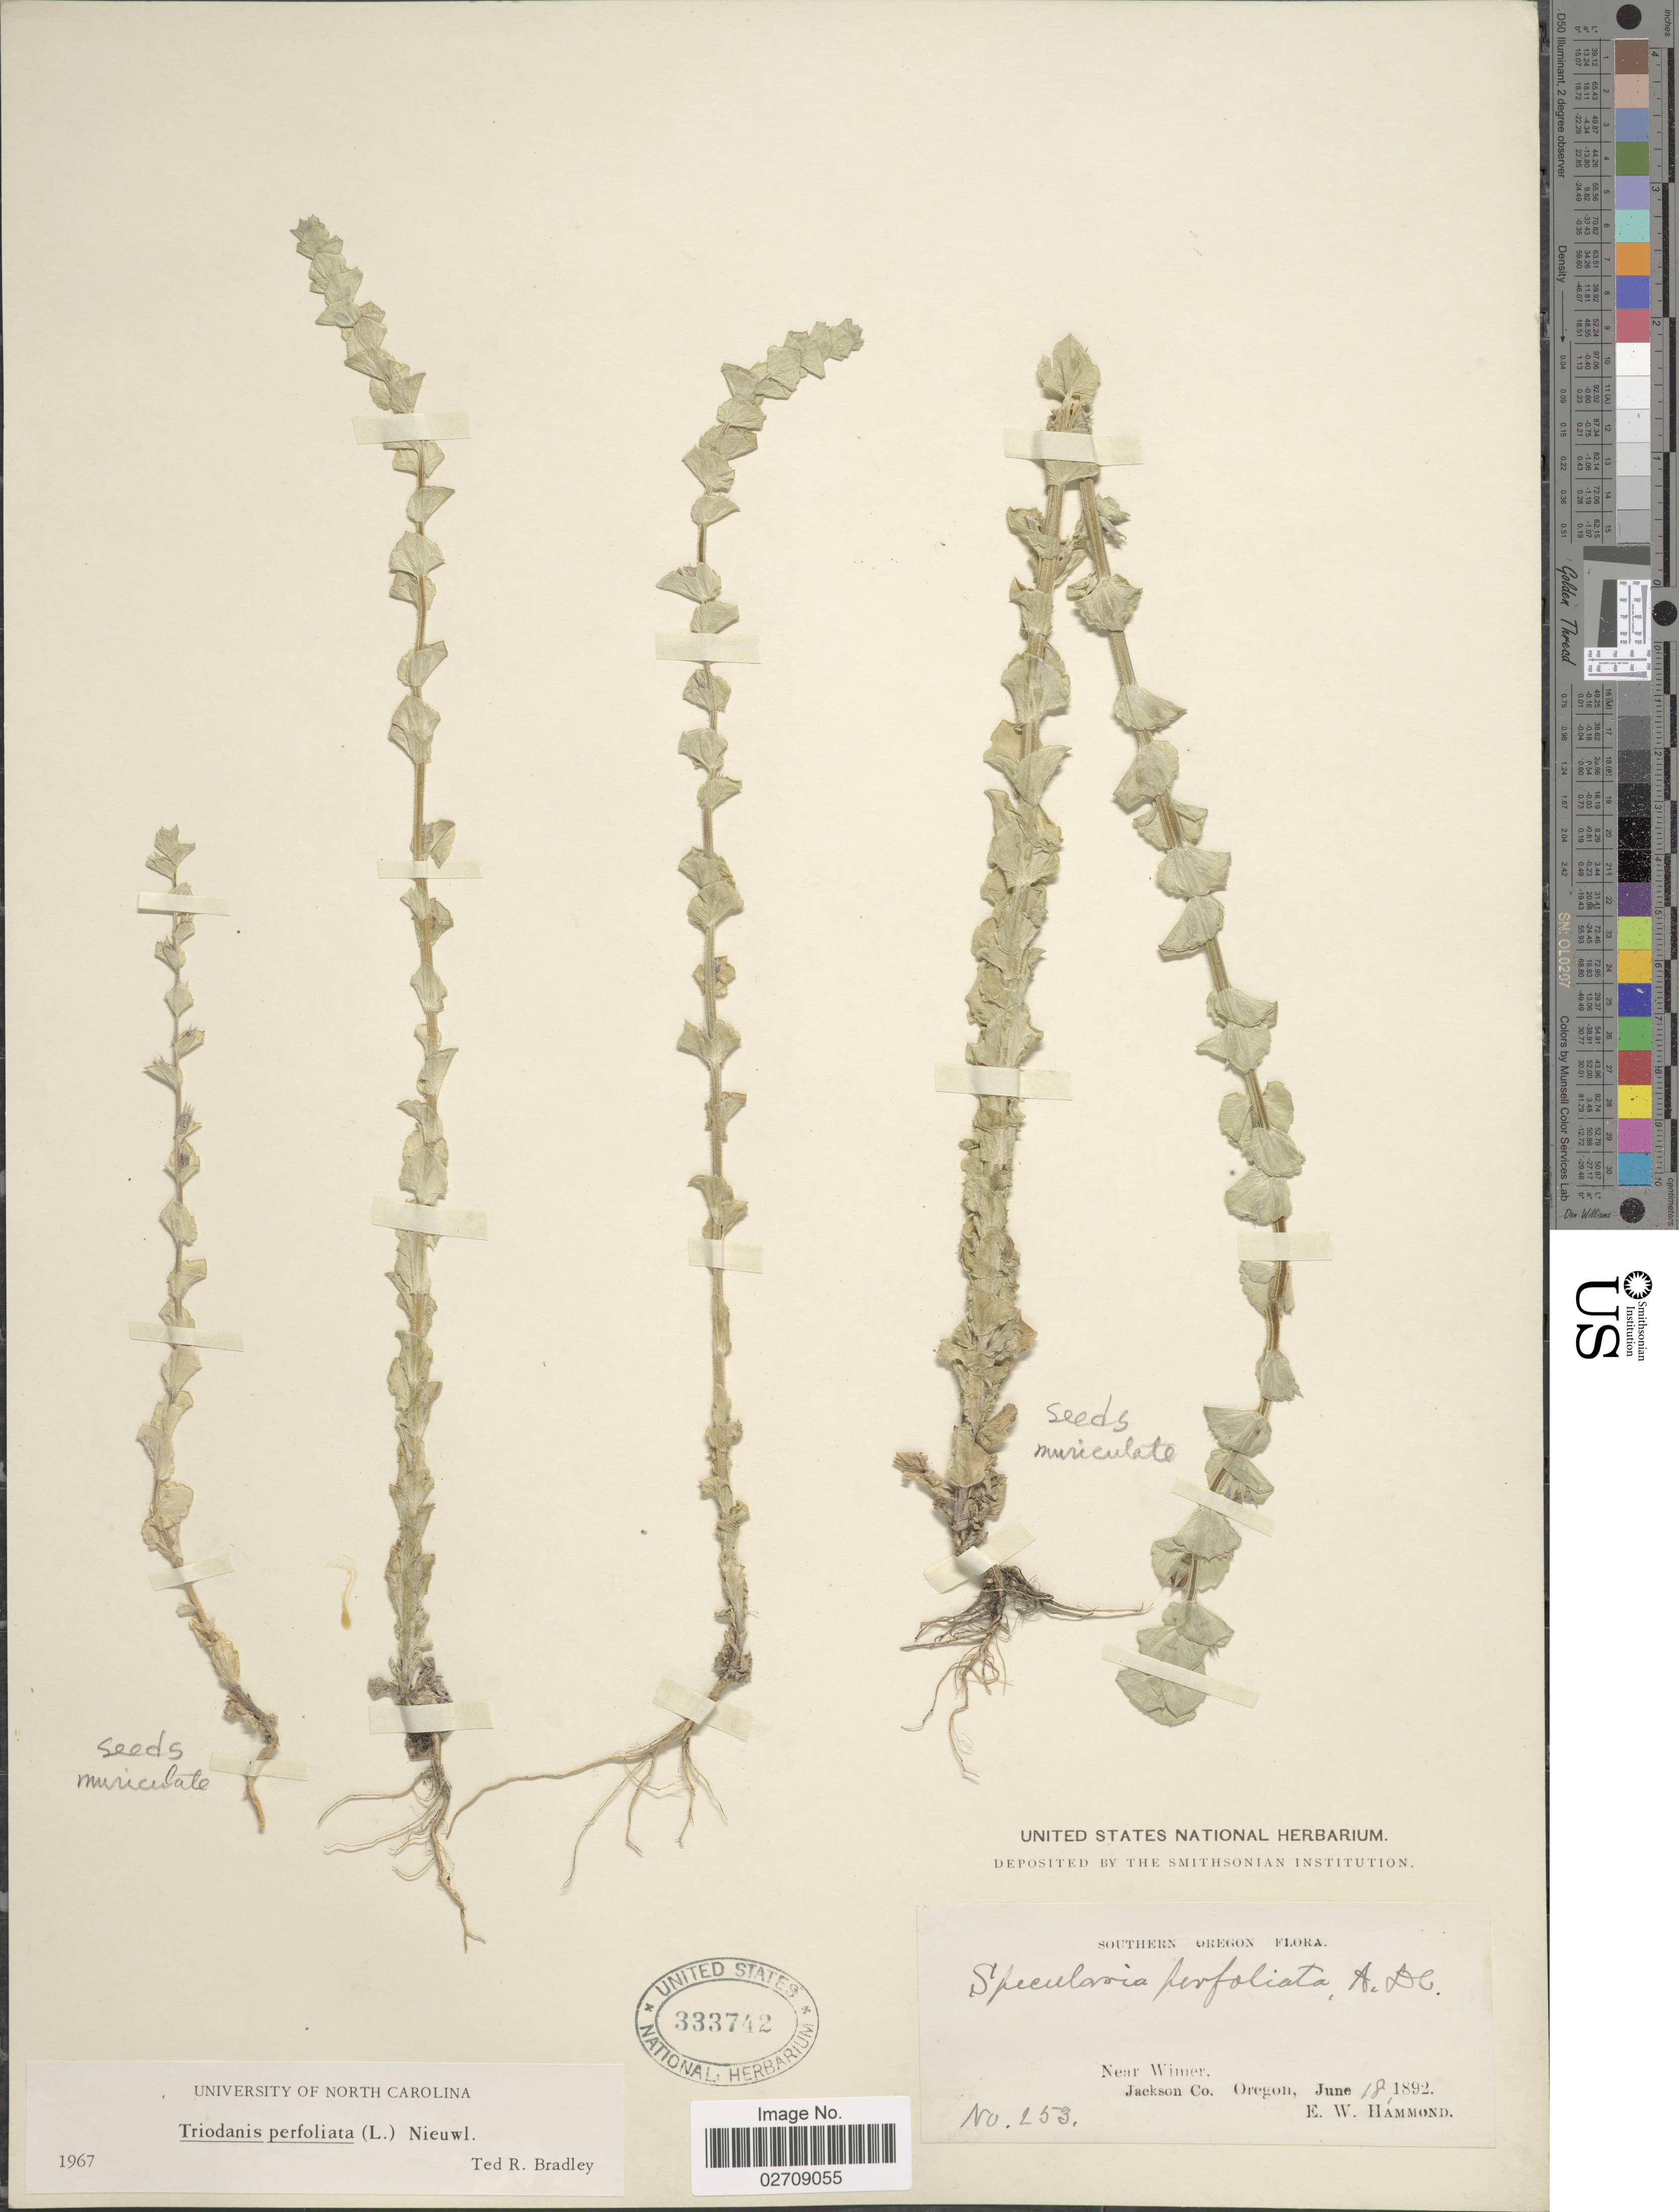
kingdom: Plantae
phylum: Tracheophyta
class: Magnoliopsida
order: Asterales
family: Campanulaceae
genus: Triodanis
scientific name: Triodanis perfoliata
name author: (L.) Nieuwl.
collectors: E. Hammond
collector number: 253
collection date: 1892-06-18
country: United States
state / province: Oregon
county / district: Jackson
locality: Southern Oregon. Near Wimer, Jackson Co.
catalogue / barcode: US 333742